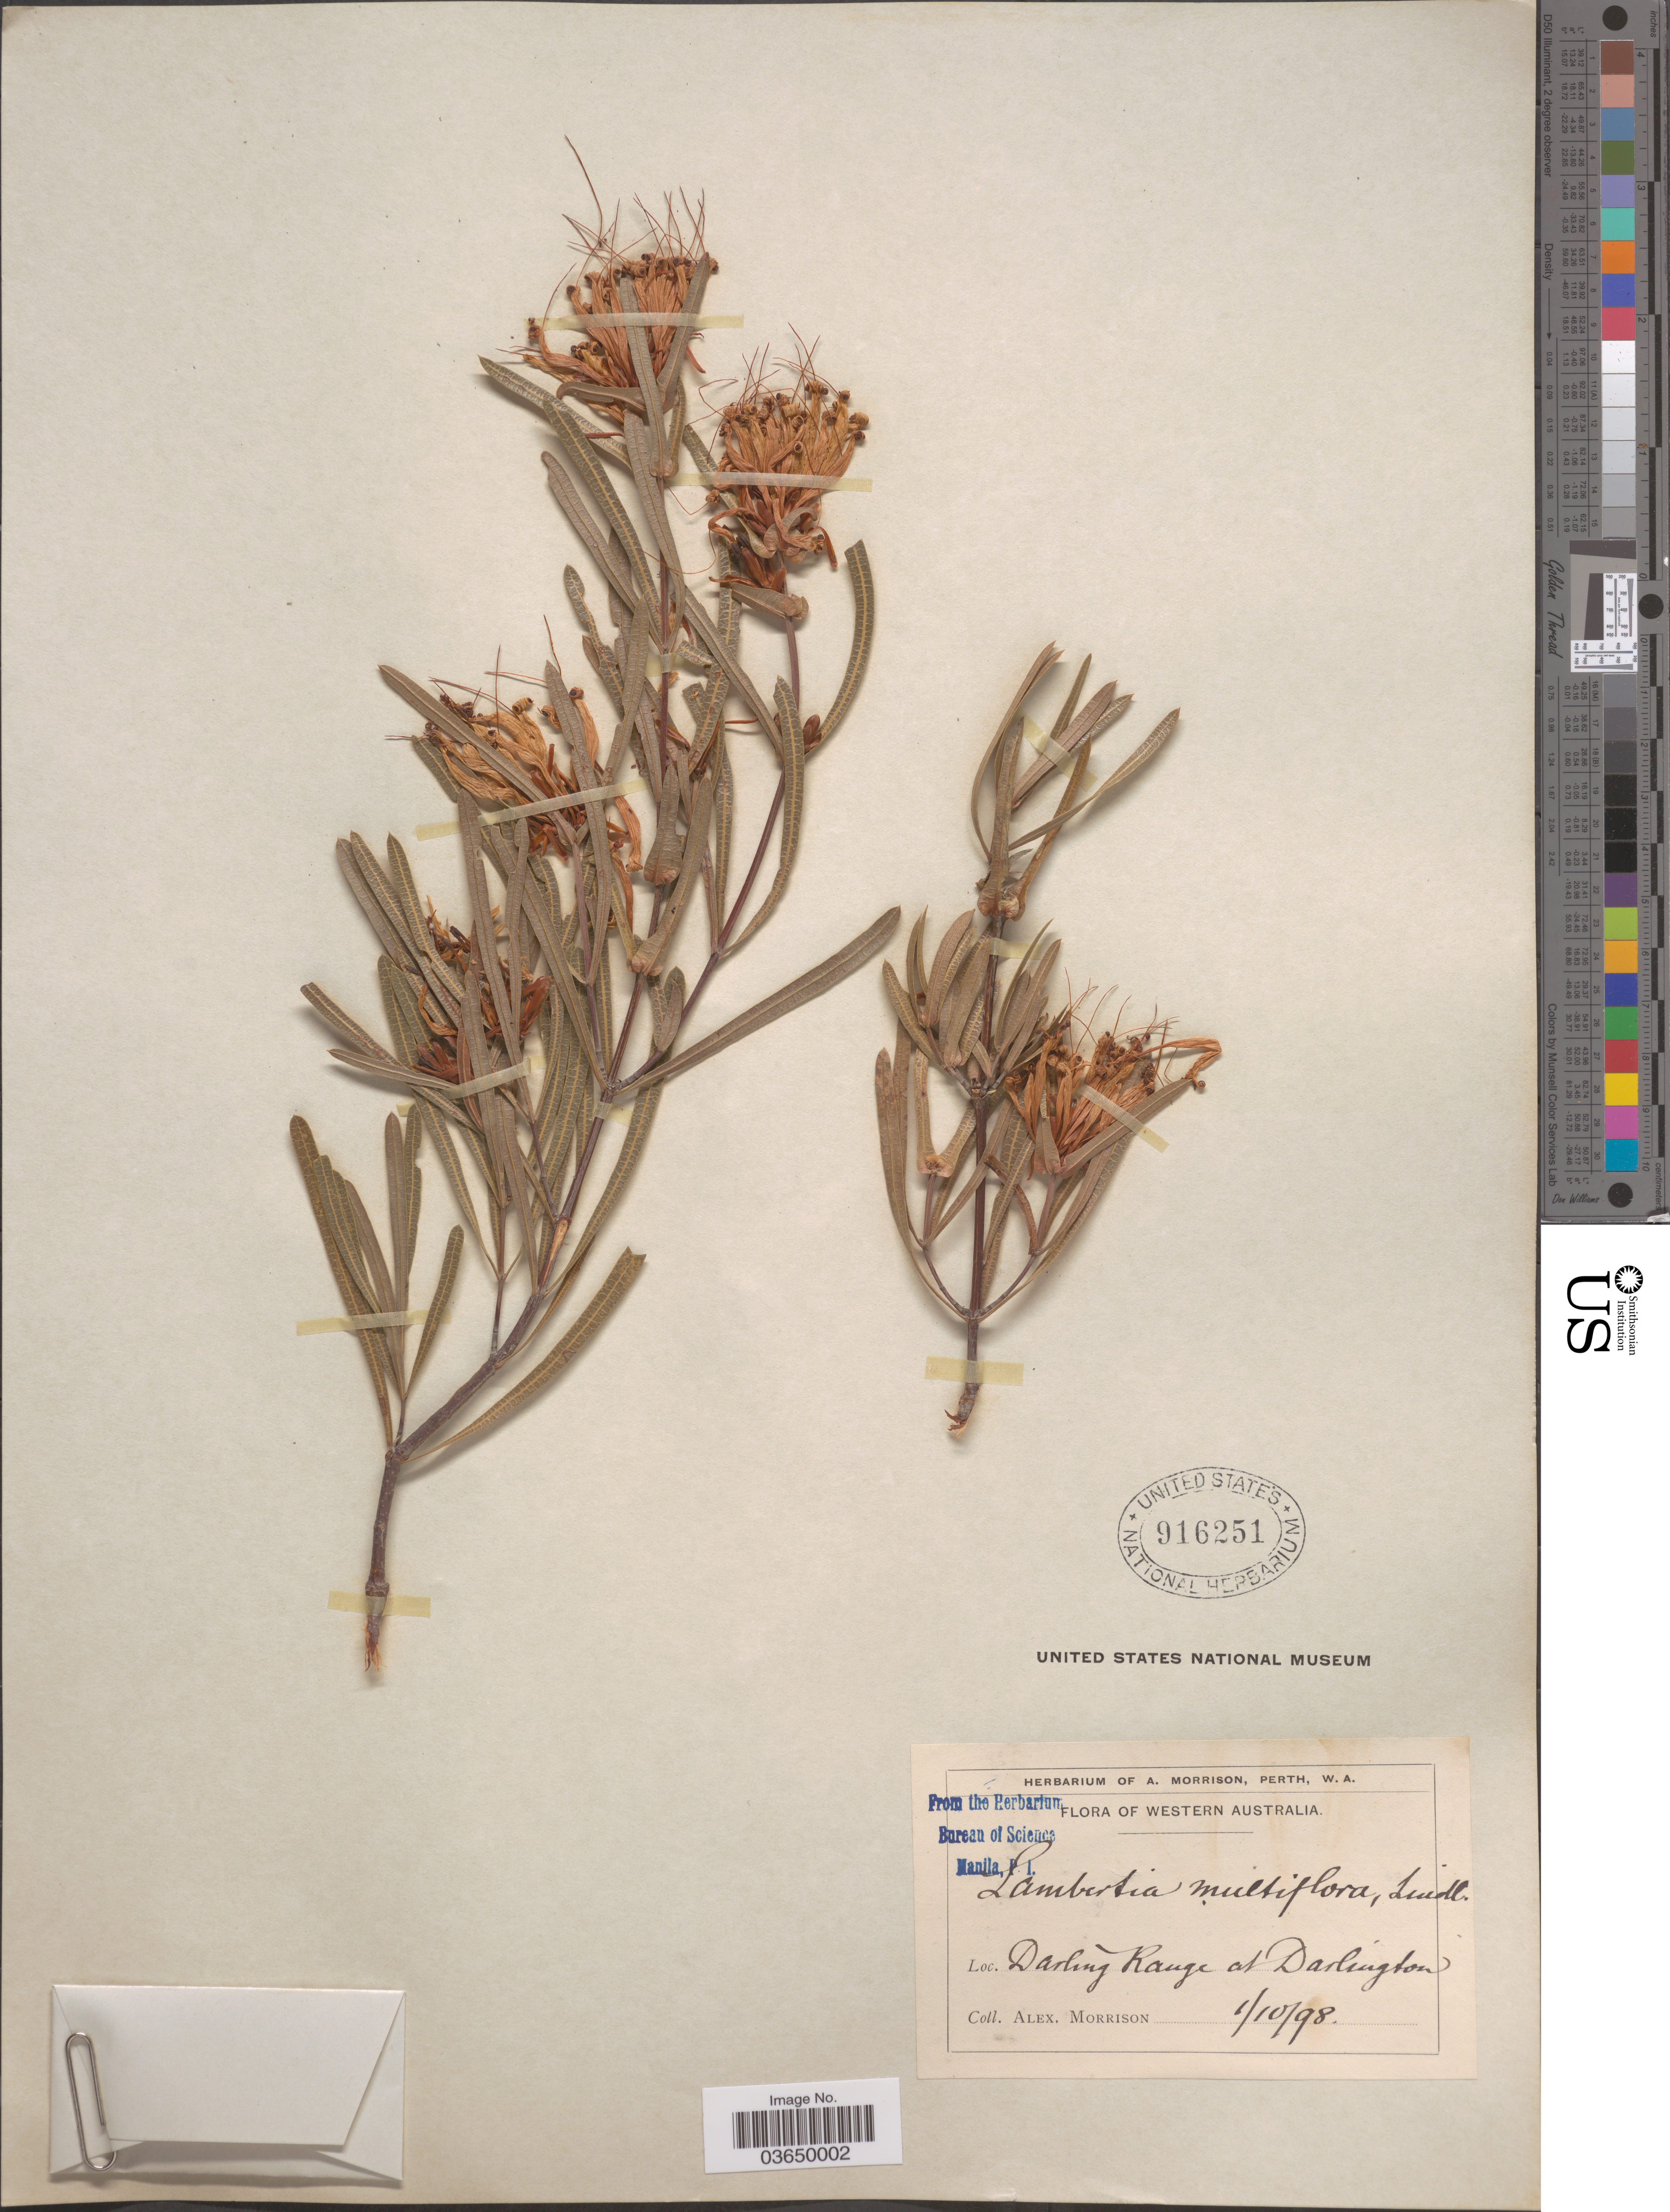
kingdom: Plantae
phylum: Tracheophyta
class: Magnoliopsida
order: Proteales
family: Proteaceae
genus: Lambertia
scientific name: Lambertia multiflora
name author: Lindl.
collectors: A. Morrison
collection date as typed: Transcribed d/m/y: 1/10/98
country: Australia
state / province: Western Australia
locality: Darling Range at Darlington.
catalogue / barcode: US 916251